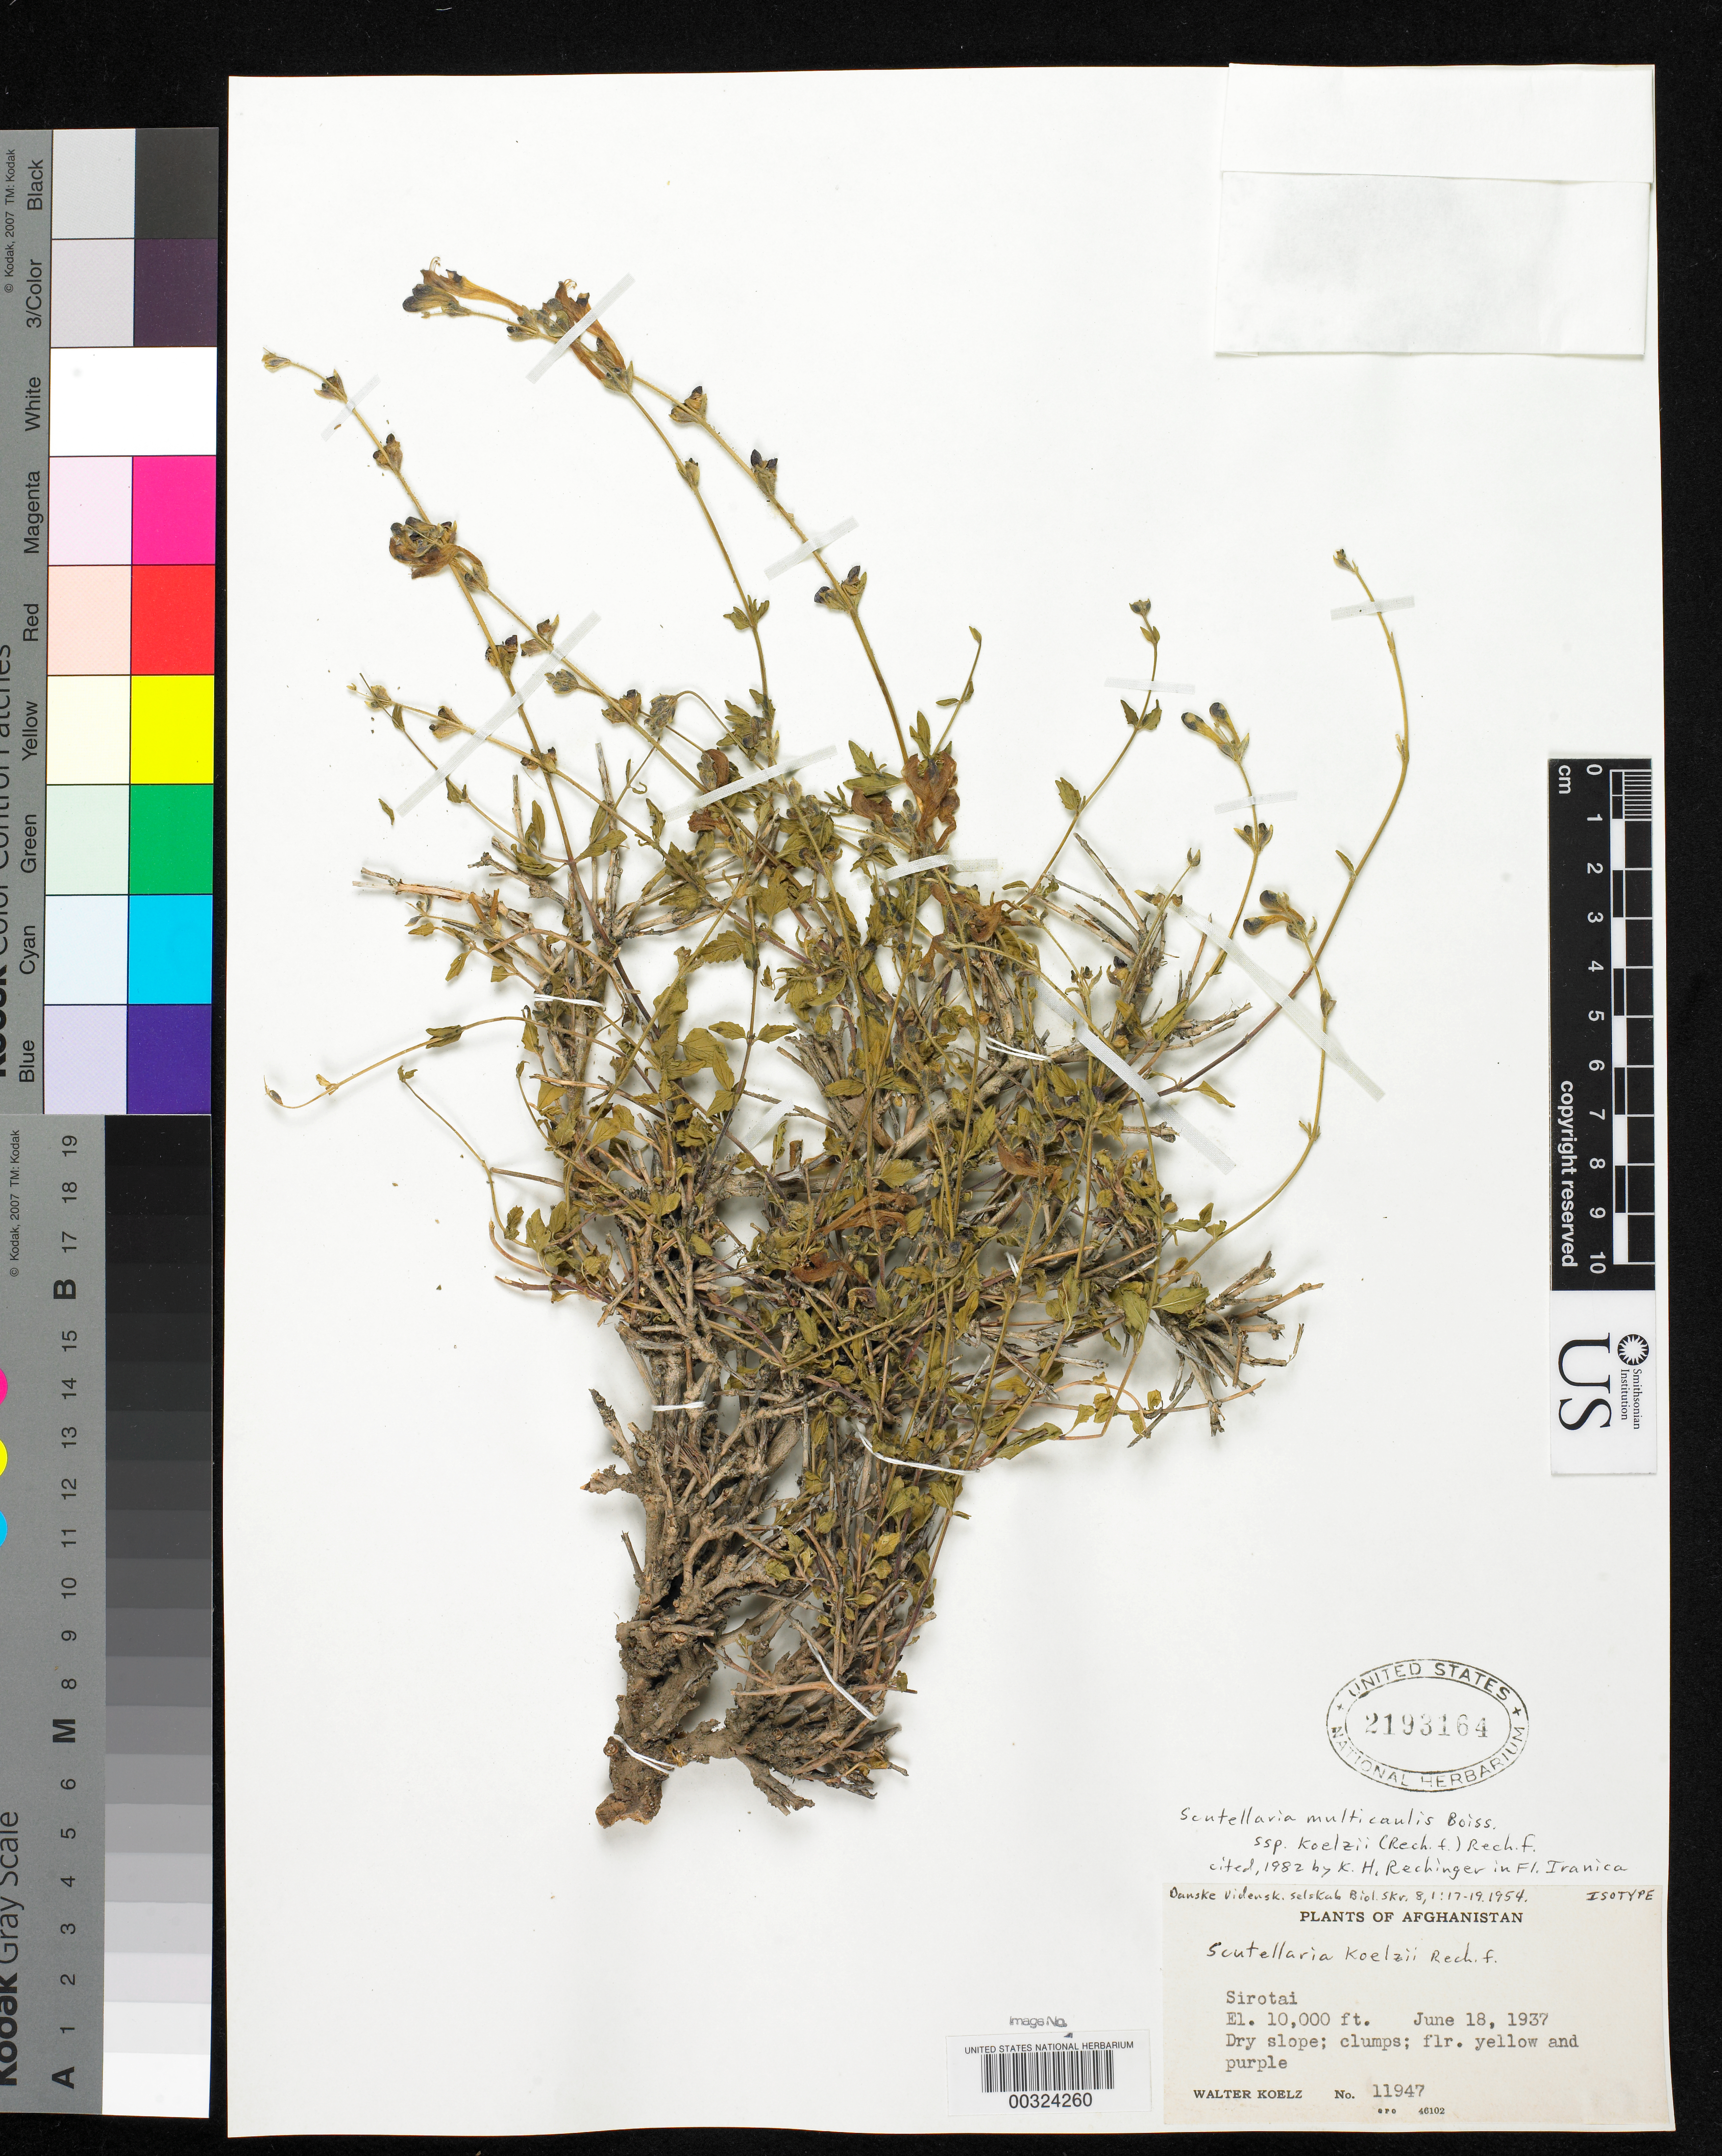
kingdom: Plantae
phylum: Tracheophyta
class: Magnoliopsida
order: Lamiales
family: Lamiaceae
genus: Scutellaria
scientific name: Scutellaria koelzii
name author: Rech. f.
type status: Isotype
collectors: W. N. Koelz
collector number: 11947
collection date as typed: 18 Jun 1937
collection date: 1937-06-18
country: Afghanistan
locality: Sirotai.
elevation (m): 3048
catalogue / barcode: US 2193164